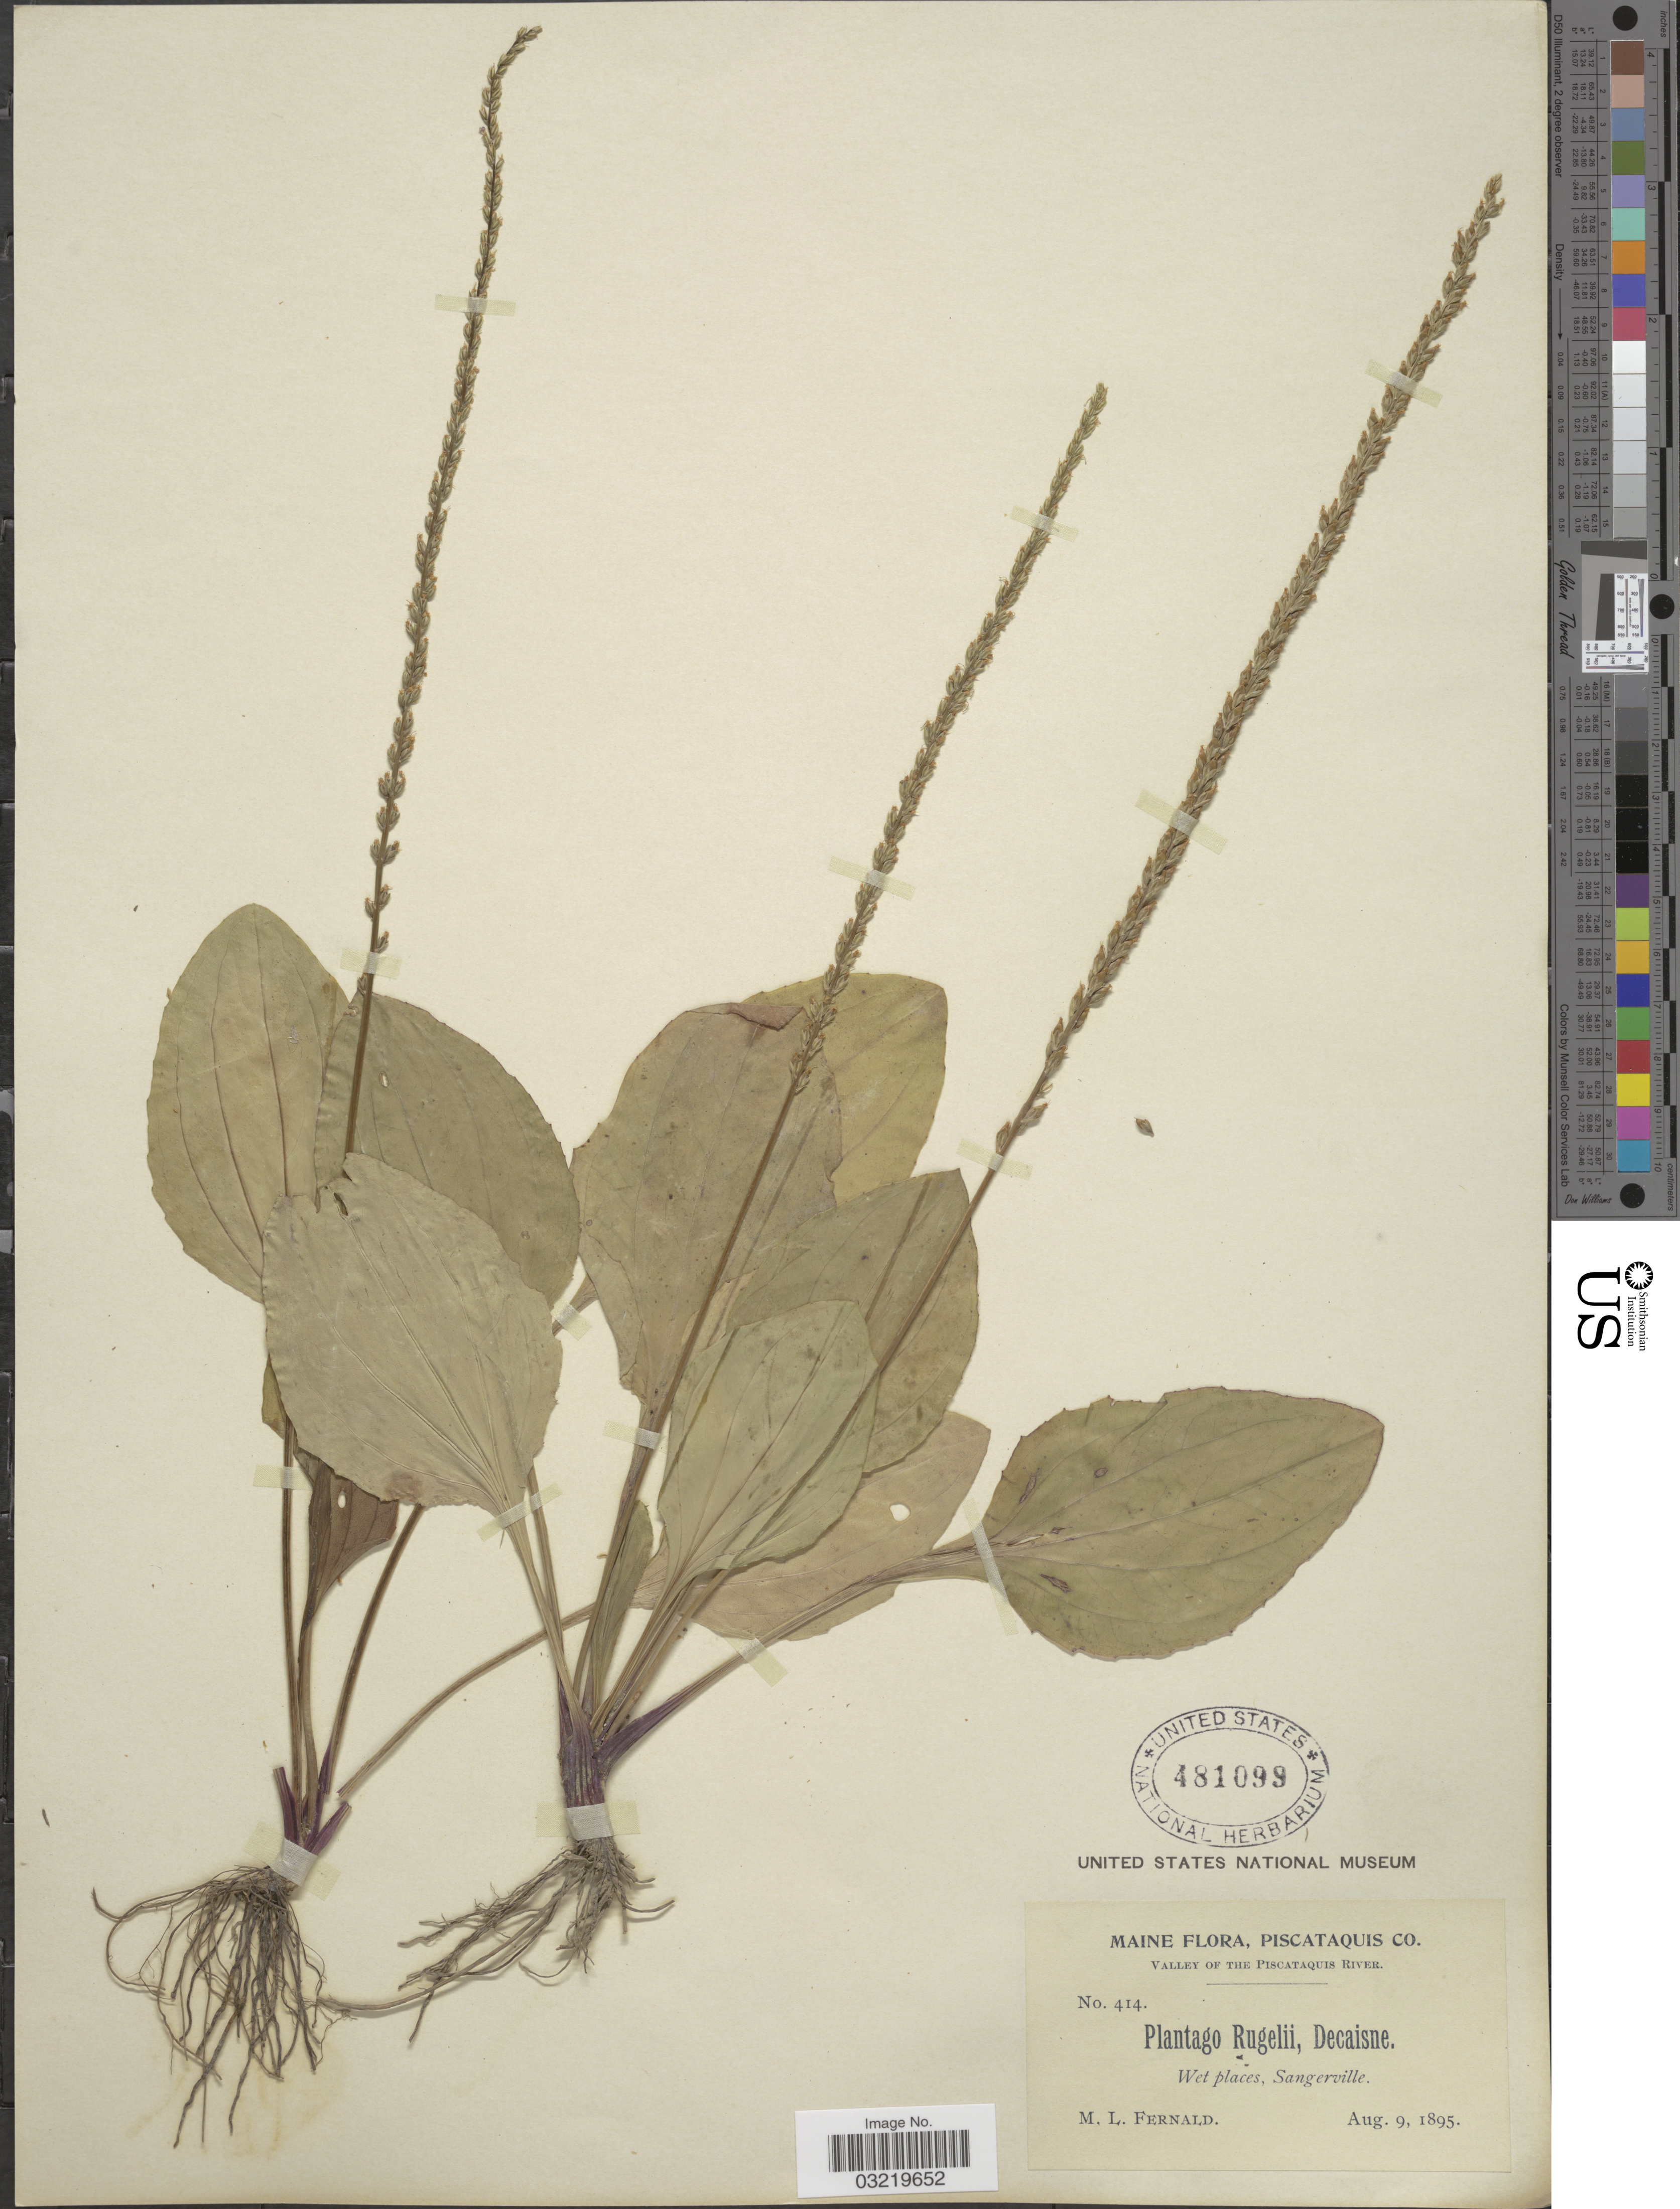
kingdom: Plantae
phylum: Tracheophyta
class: Magnoliopsida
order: Lamiales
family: Plantaginaceae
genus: Plantago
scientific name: Plantago rugelii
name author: Decne.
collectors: M. L. Fernald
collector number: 414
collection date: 1895-08-09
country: United States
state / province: Maine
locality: Piscataquis Co. Valley of the Piscataquis River. Wet places, Sangerville.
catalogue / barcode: US 481099